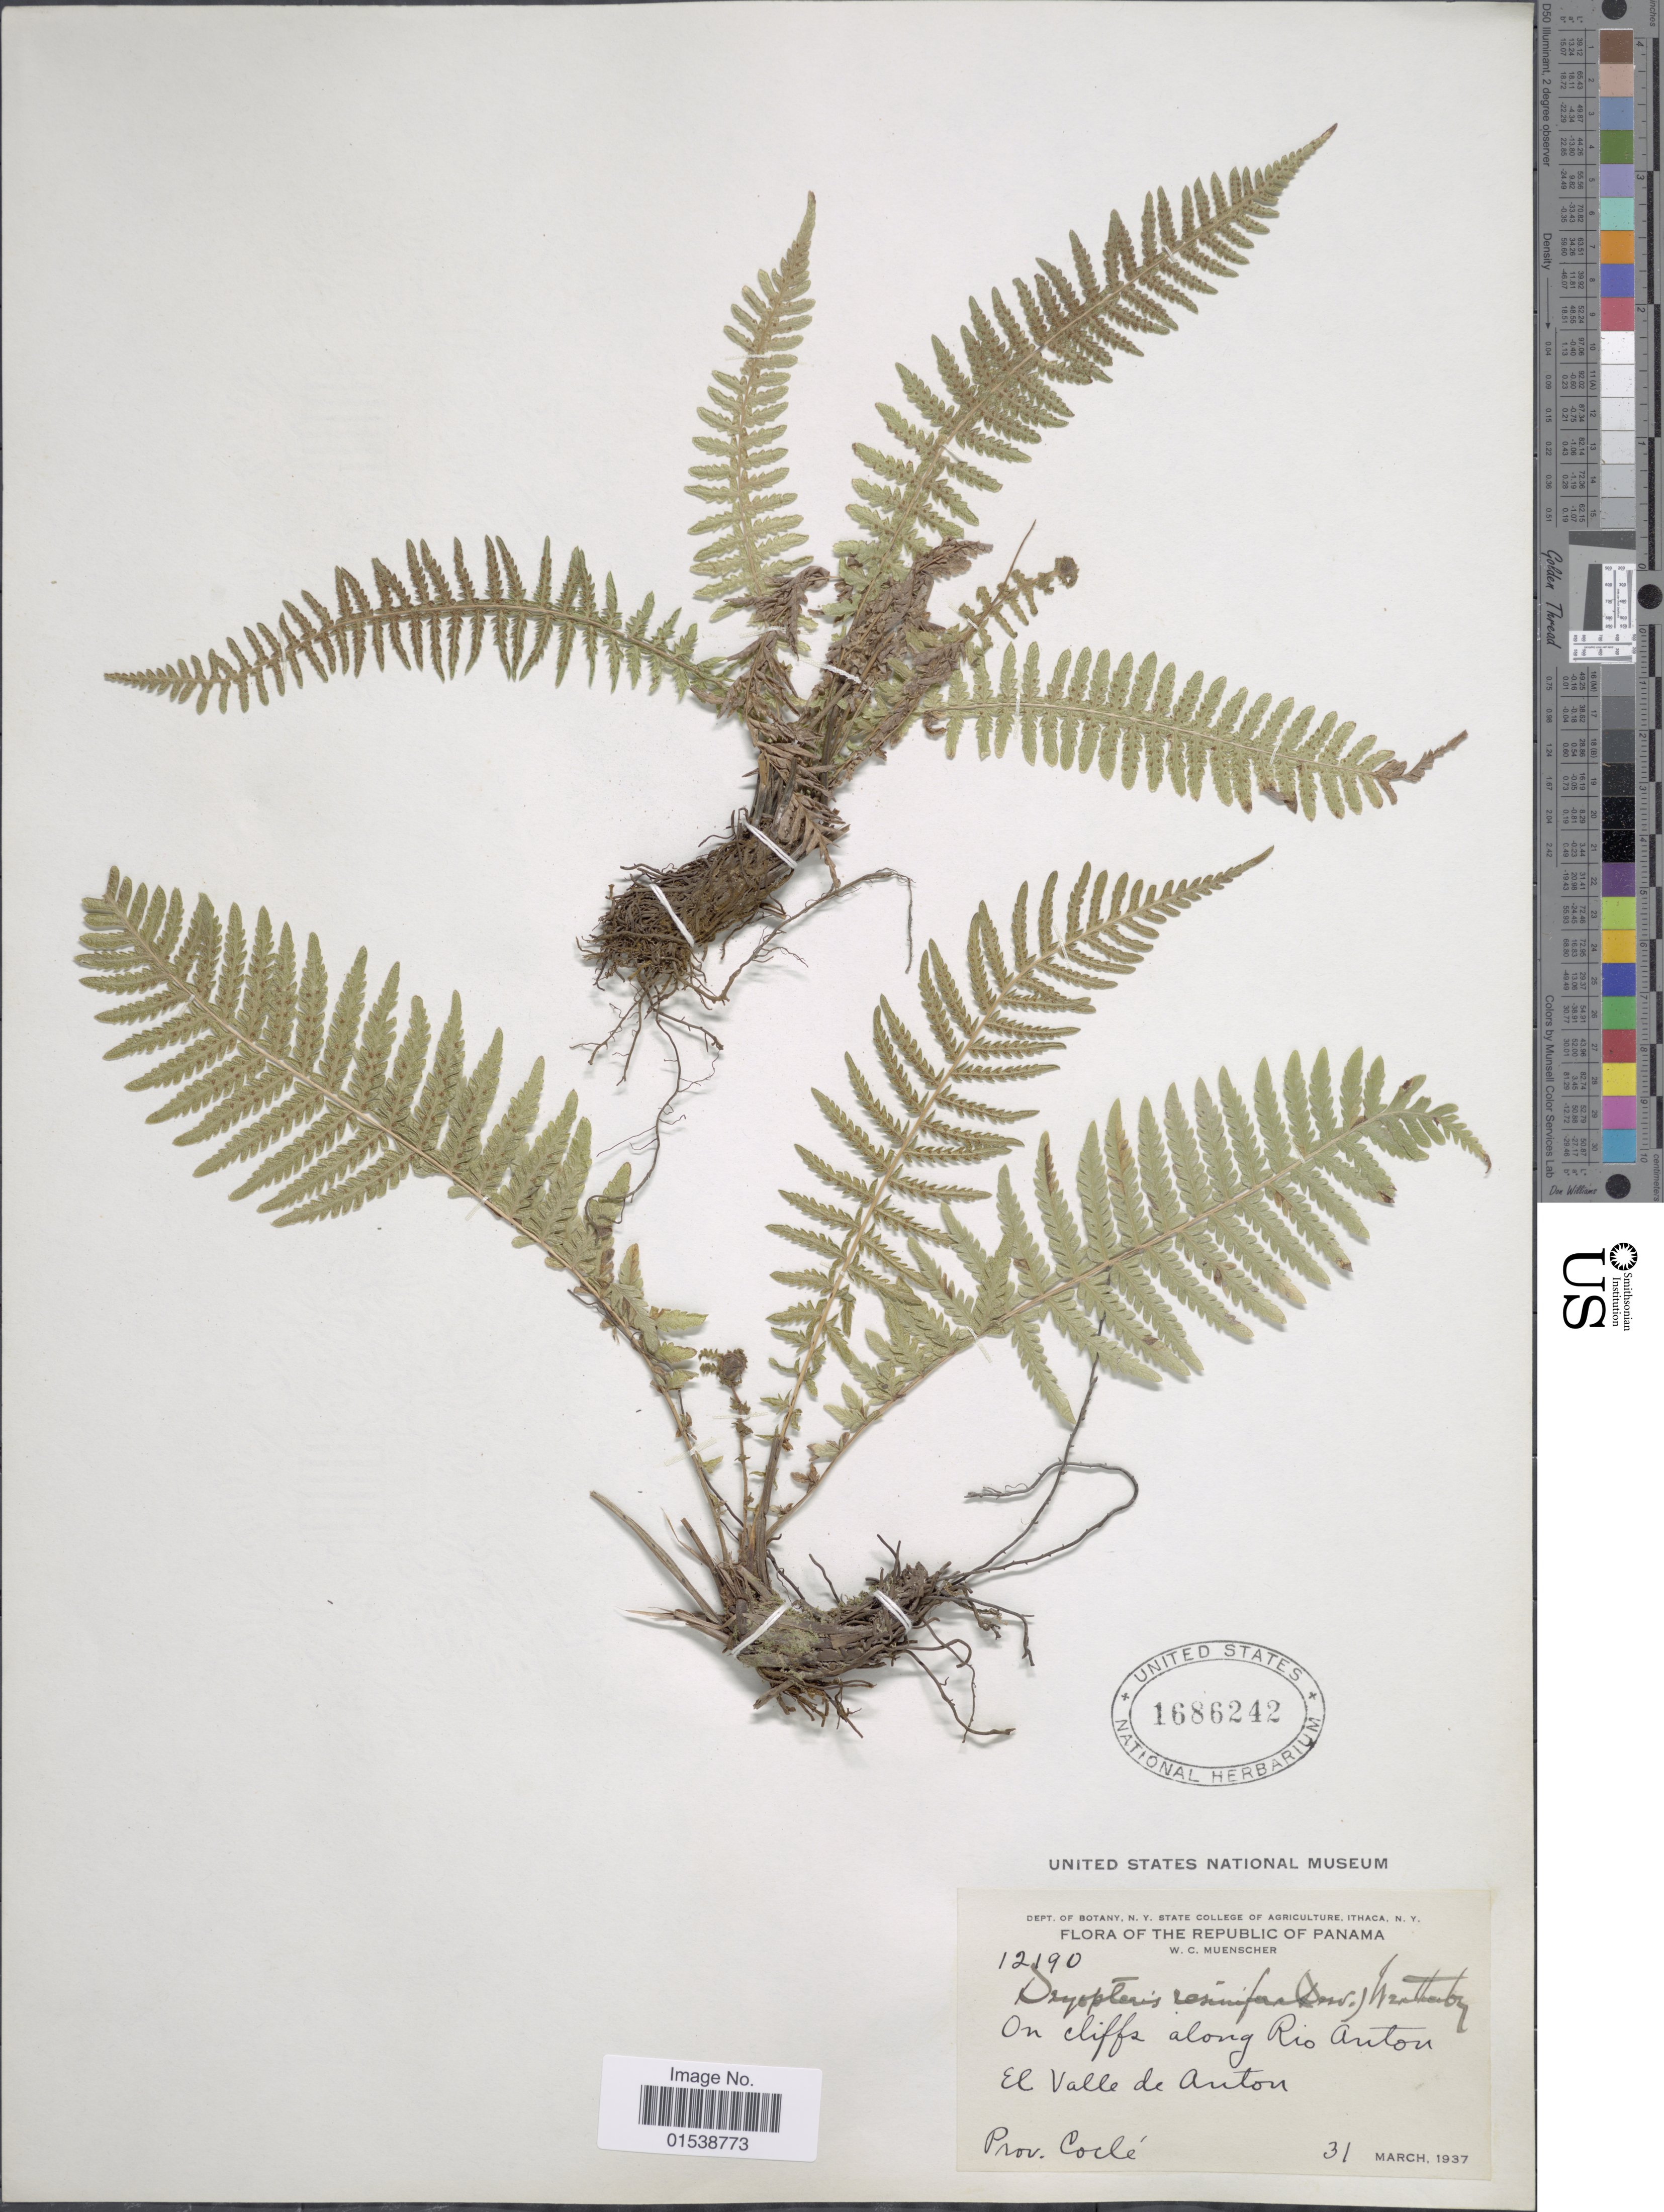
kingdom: Plantae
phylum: Tracheophyta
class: Polypodiopsida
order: Polypodiales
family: Thelypteridaceae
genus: Amauropelta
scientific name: Amauropelta resinifera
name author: (Desv.) Pic. Serm.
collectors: W. Muenscher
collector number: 12190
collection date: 1937-03-31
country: Panama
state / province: Coclé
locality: Republic of Panama, aon cliffs along Rio Anton, El Valle de Anton, Prov, Cocle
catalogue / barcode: US 1686242